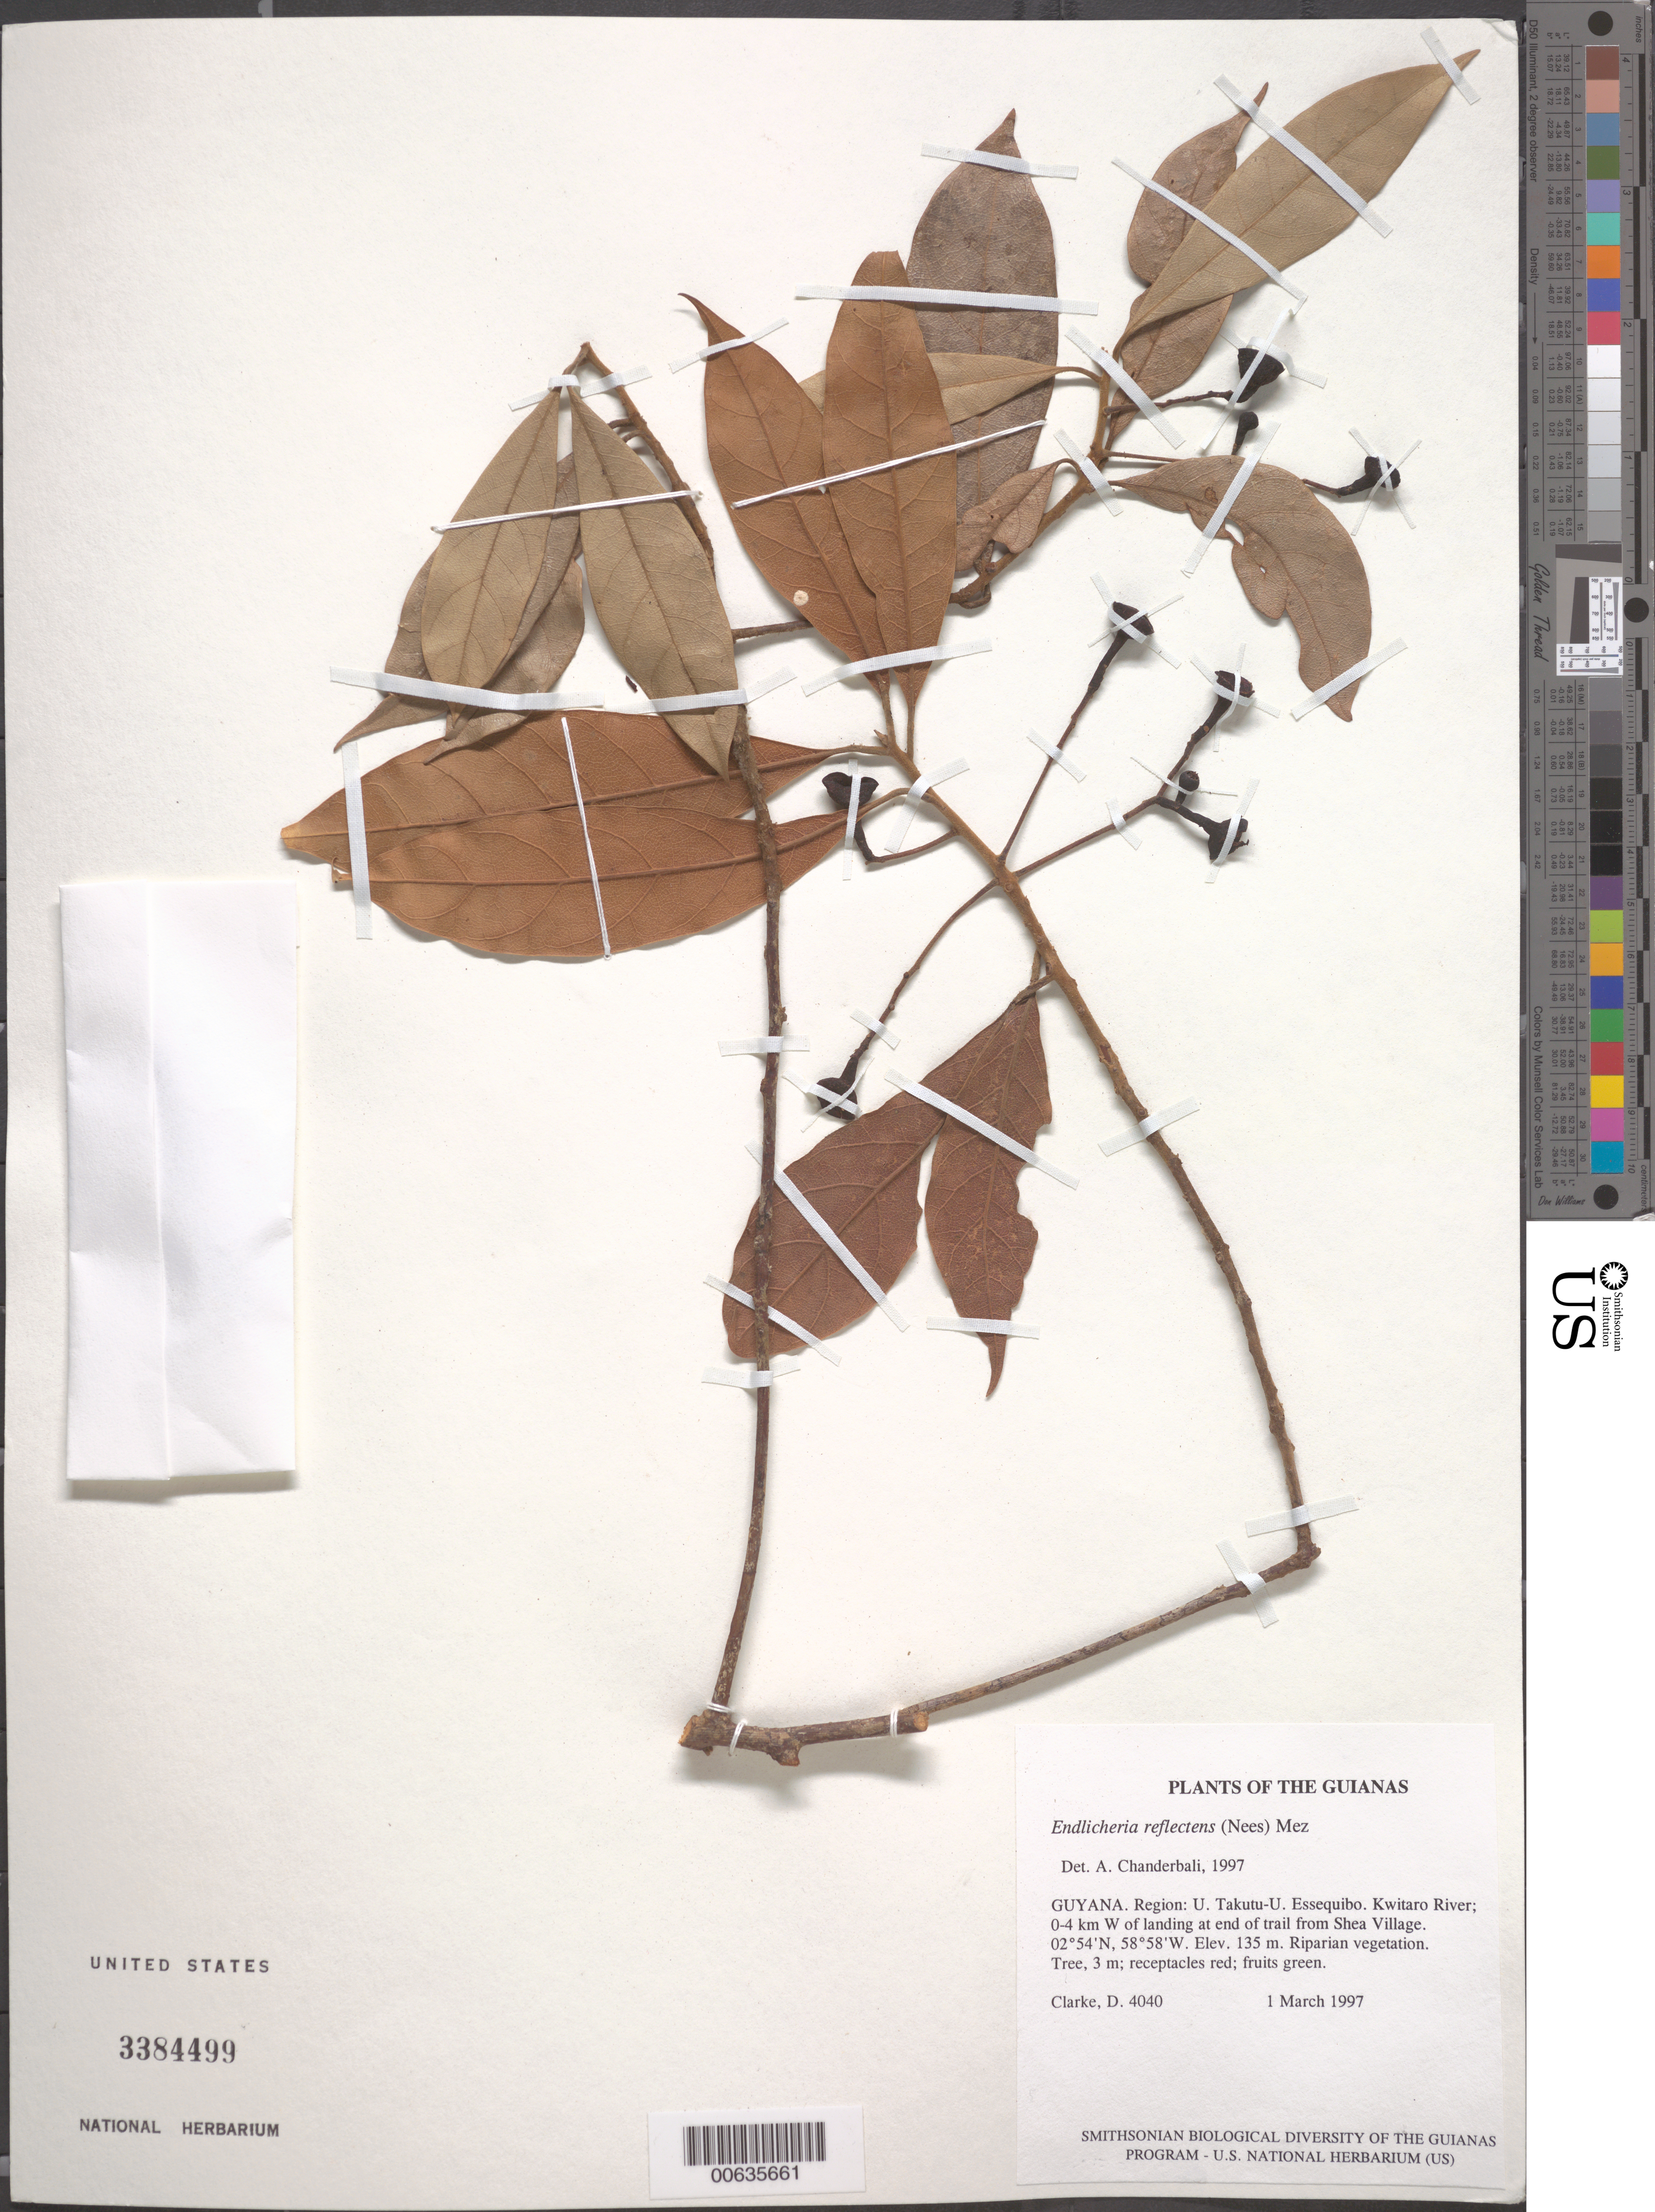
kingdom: Plantae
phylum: Tracheophyta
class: Magnoliopsida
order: Laurales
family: Lauraceae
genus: Endlicheria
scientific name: Endlicheria reflectens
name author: (Nees) Mez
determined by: Chanderbali, Andre Shashi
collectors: H. D. Clarke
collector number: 4040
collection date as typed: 1 March 1997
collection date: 1997-03-01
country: Guyana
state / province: U. Takutu-U. Essequibo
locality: Kwitaro River; 0-4 km W of landing at end of trail from Shea Village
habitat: Riparian vegetation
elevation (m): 135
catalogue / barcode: US 3384499